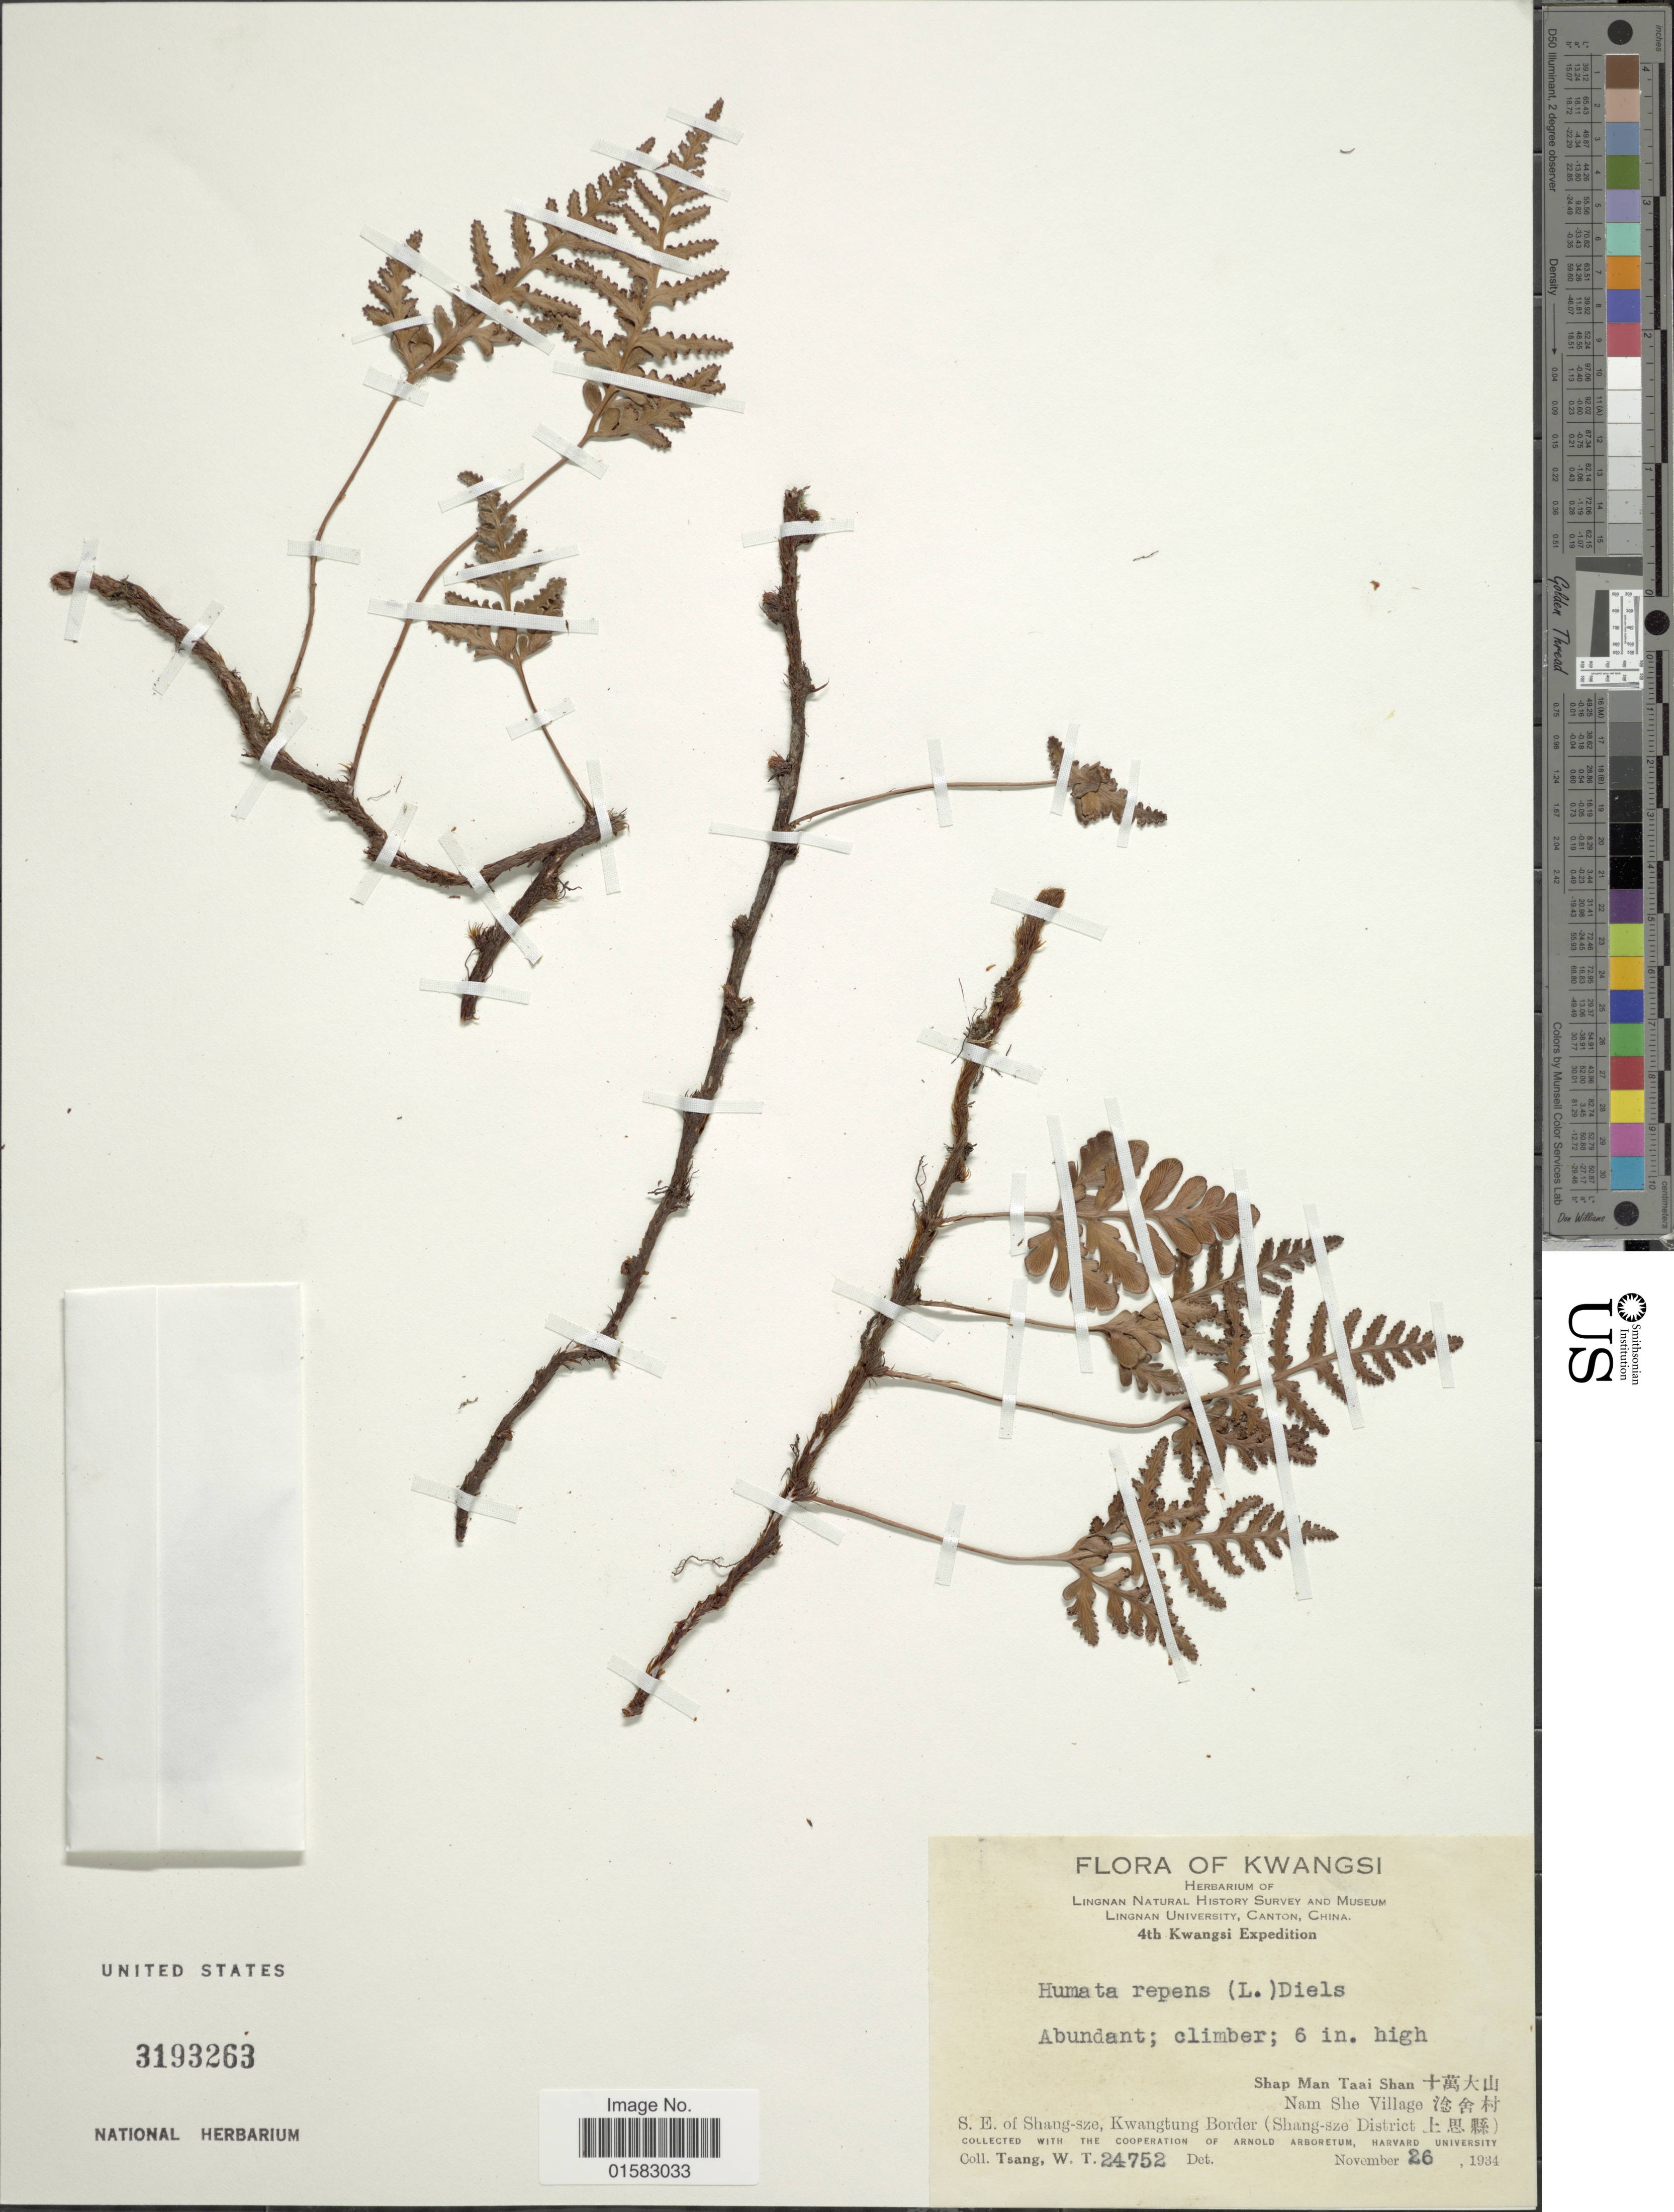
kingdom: Plantae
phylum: Tracheophyta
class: Polypodiopsida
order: Polypodiales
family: Davalliaceae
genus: Davallia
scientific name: Davallia repens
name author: (L. f.) Kuhn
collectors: W. T. Tsang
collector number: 24752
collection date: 1934-11-26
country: China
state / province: Guangxi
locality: Kwangsi, Shap Man Taai Shan, Nam She Village, S.E. of Shang-sze, Kwangtung border (Shang-sze District)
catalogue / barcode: US 3193263